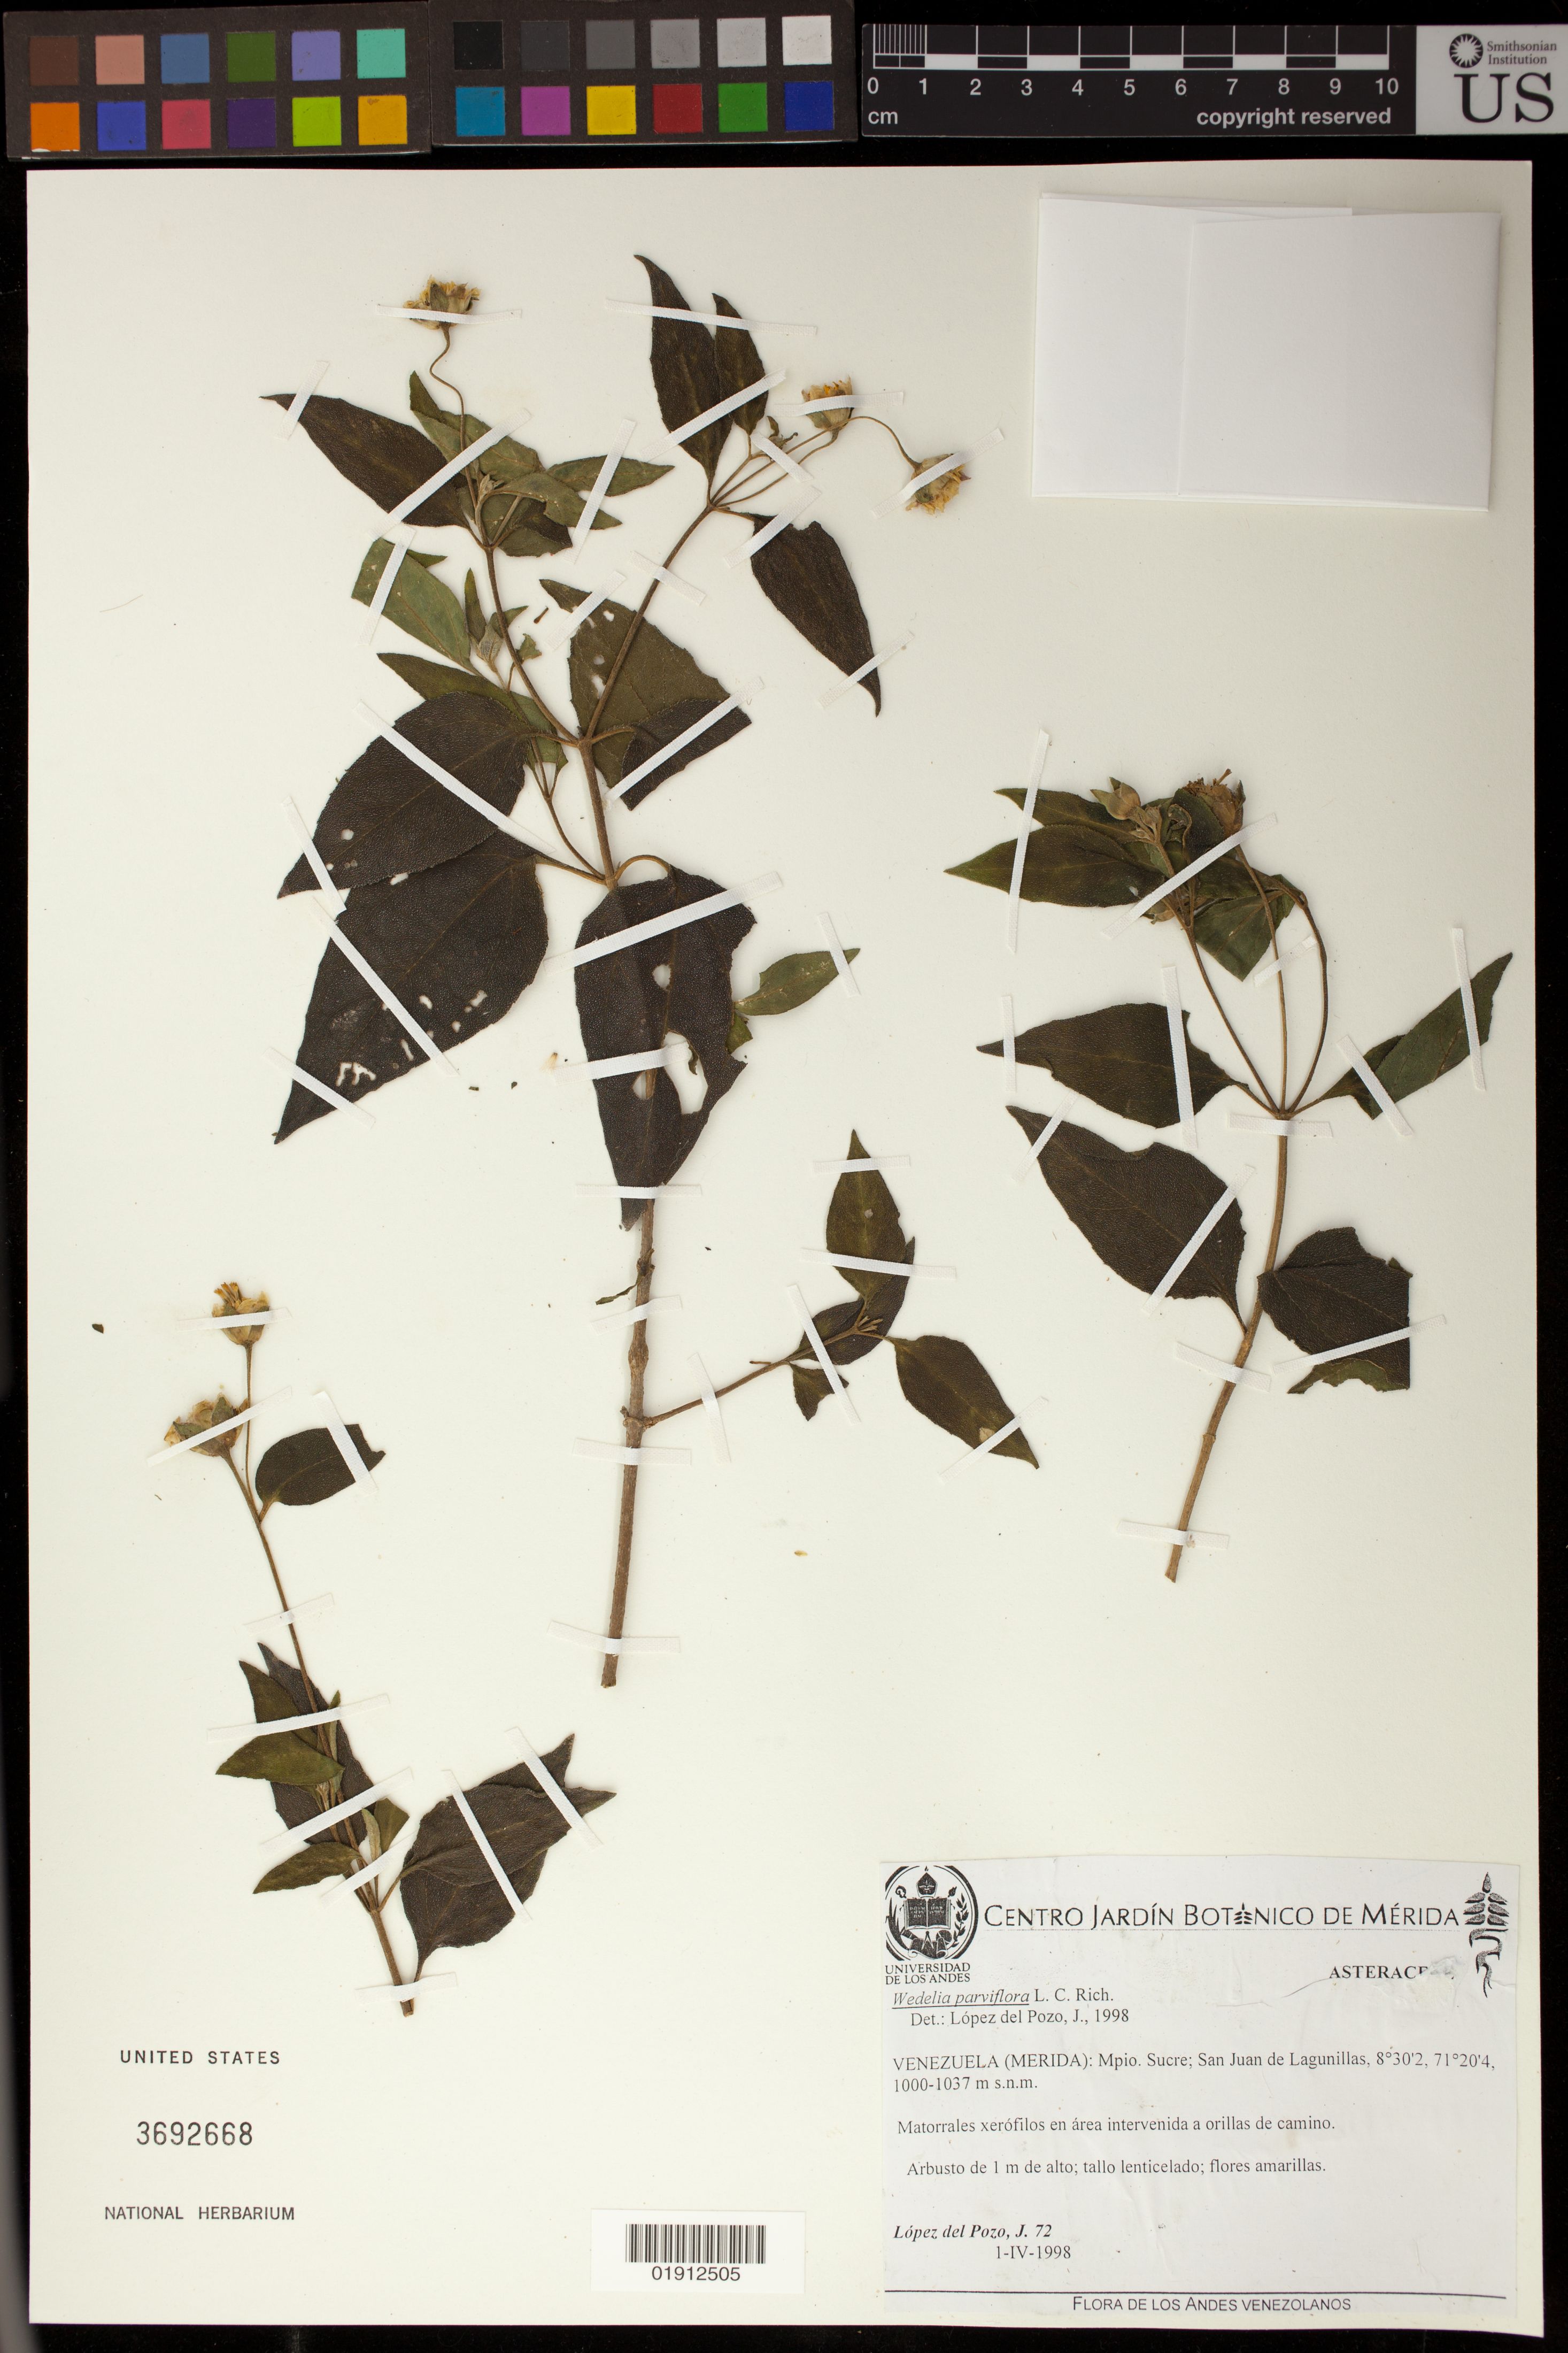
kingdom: Plantae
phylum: Tracheophyta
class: Magnoliopsida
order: Asterales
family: Asteraceae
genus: Wedelia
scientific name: Wedelia parviflora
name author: Rich.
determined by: Lopez del Pozo, J.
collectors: J. Lopez del Pozo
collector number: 72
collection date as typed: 1-IV-1998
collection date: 1998-04-01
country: Venezuela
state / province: Mérida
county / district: Sucre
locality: San Juan de Lagunillas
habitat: Matorrales xerofilos en area intervenida a orillas de camino.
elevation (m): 1000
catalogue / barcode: US 3692668